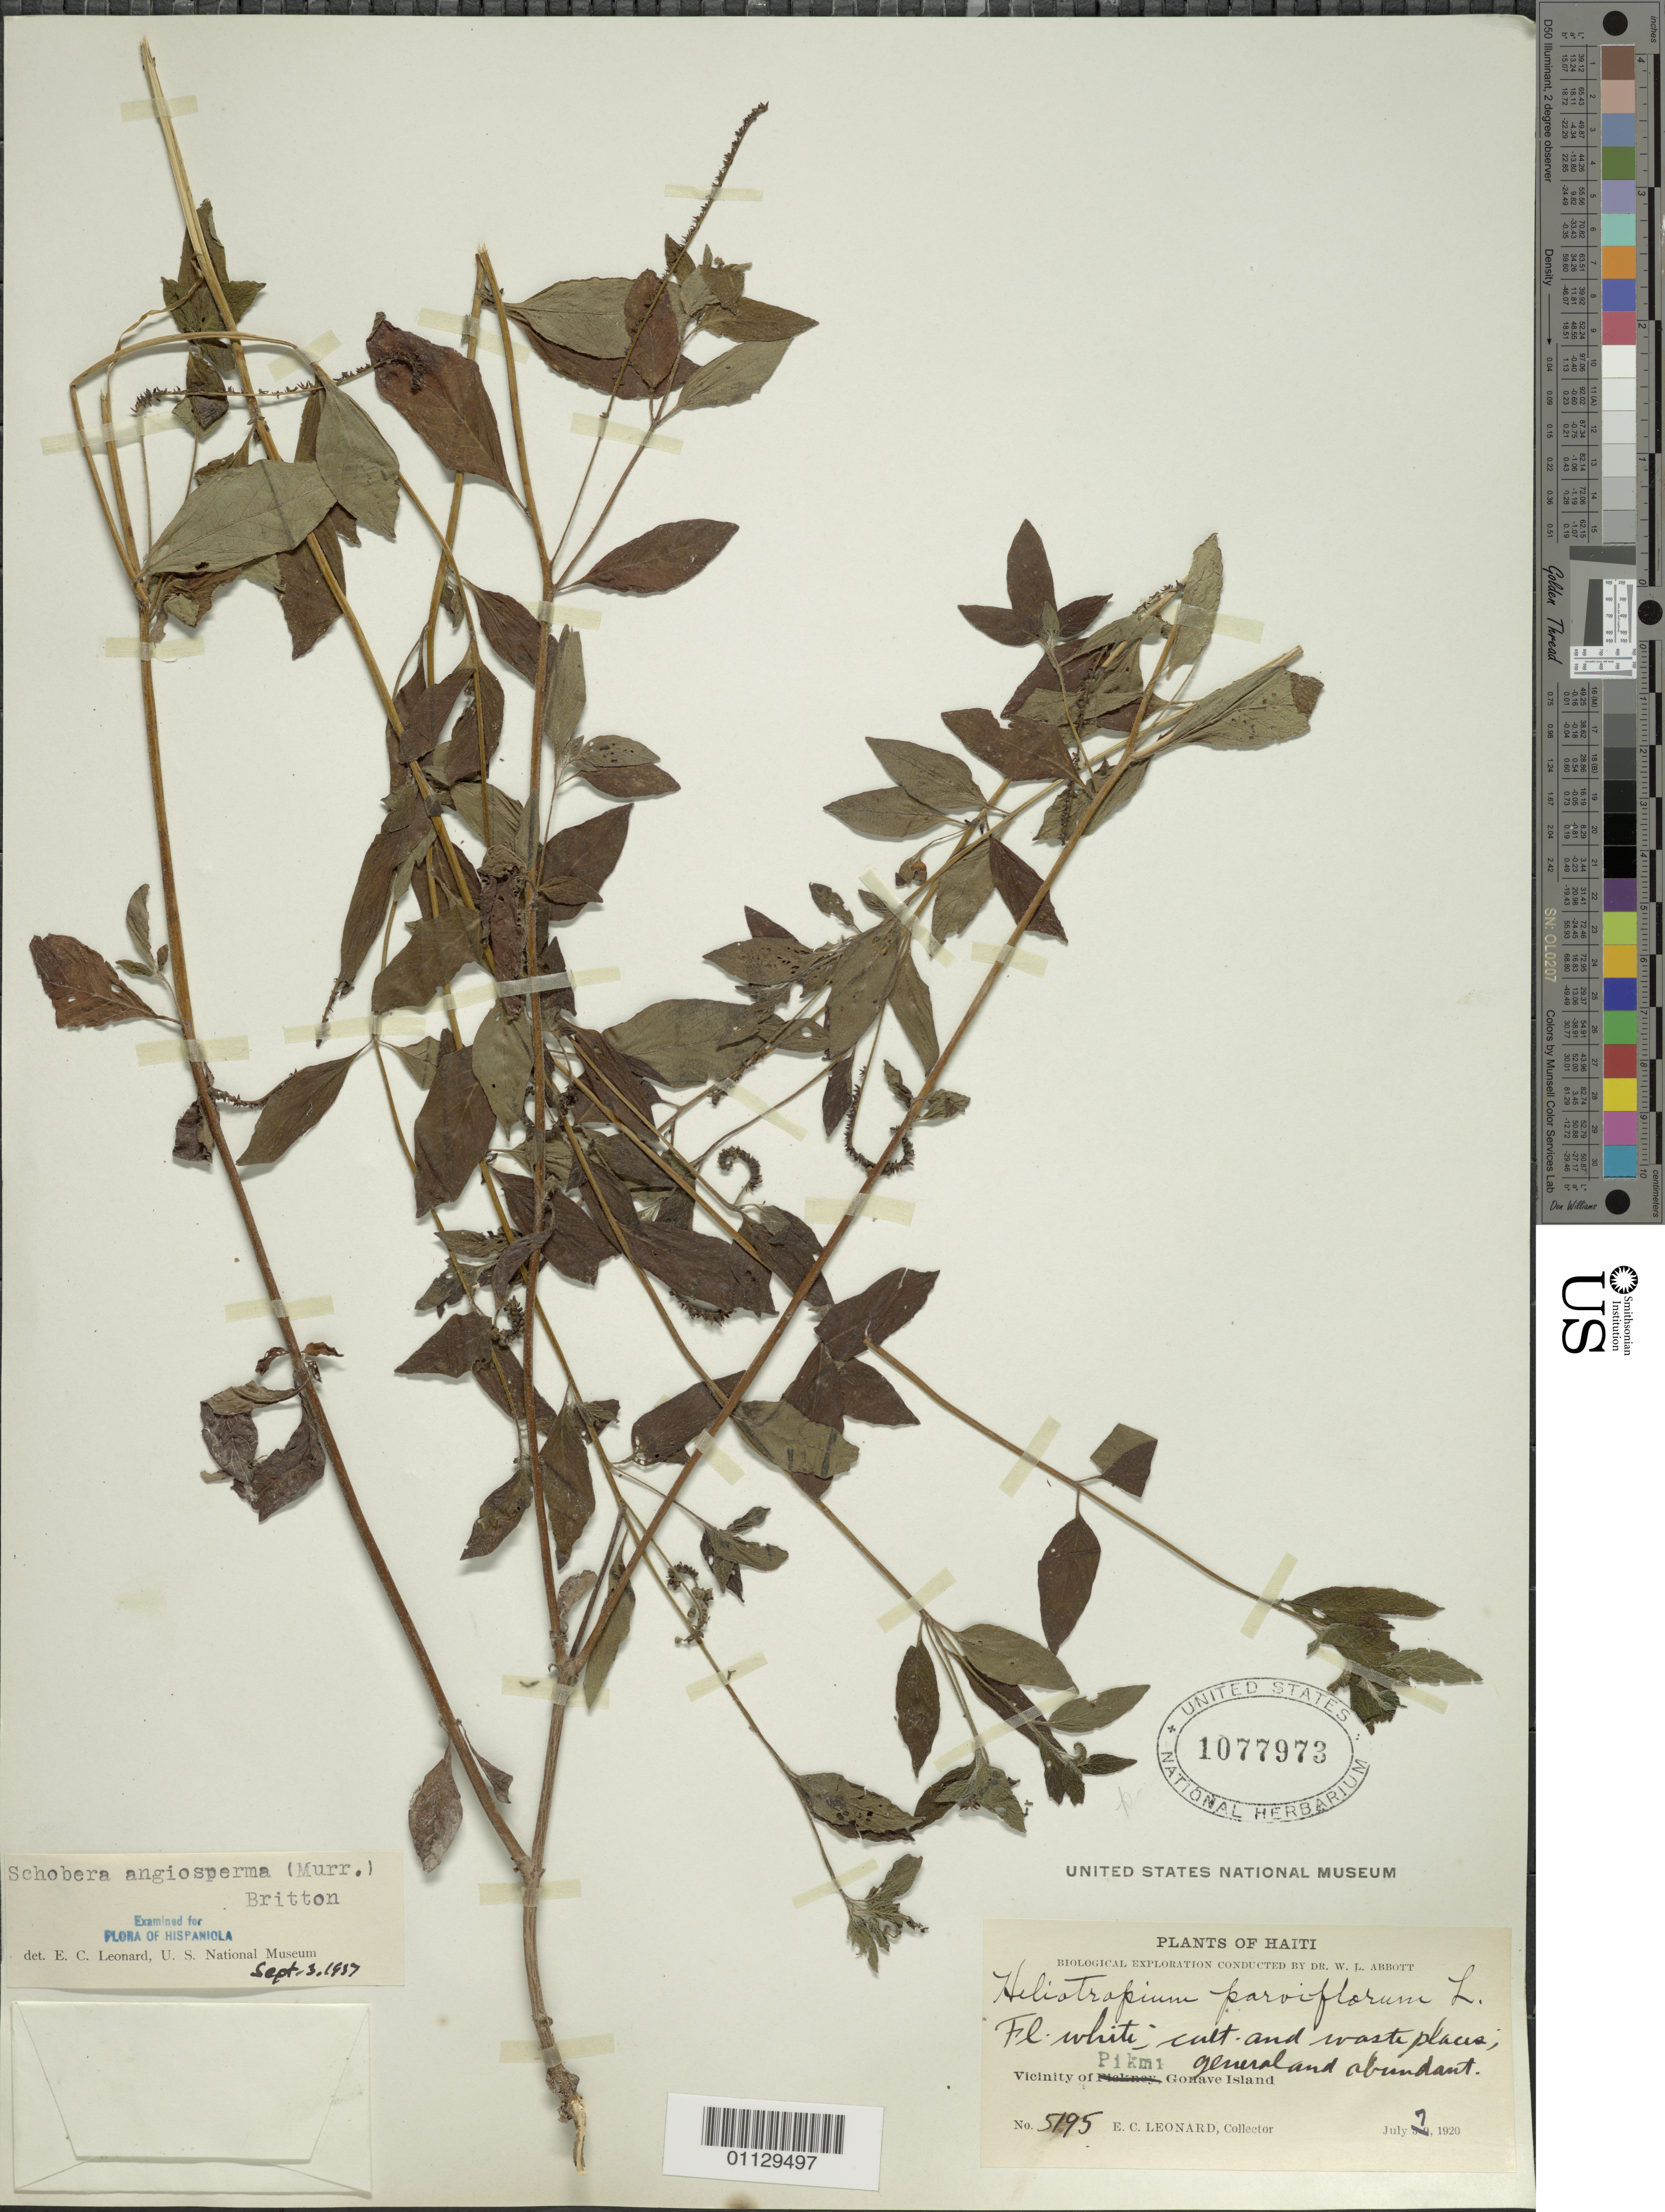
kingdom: Plantae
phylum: Tracheophyta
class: Magnoliopsida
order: Boraginales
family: Heliotropiaceae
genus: Schobera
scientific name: Schobera angiosperma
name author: (Murr.) Britton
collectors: E. C. Leonard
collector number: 5195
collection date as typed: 07 Jul 1920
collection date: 1920-07-07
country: Haiti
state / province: Óuest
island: Île de la Gonâve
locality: Vicinity of Pikmi; cultivated and waste places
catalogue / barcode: US 1077973